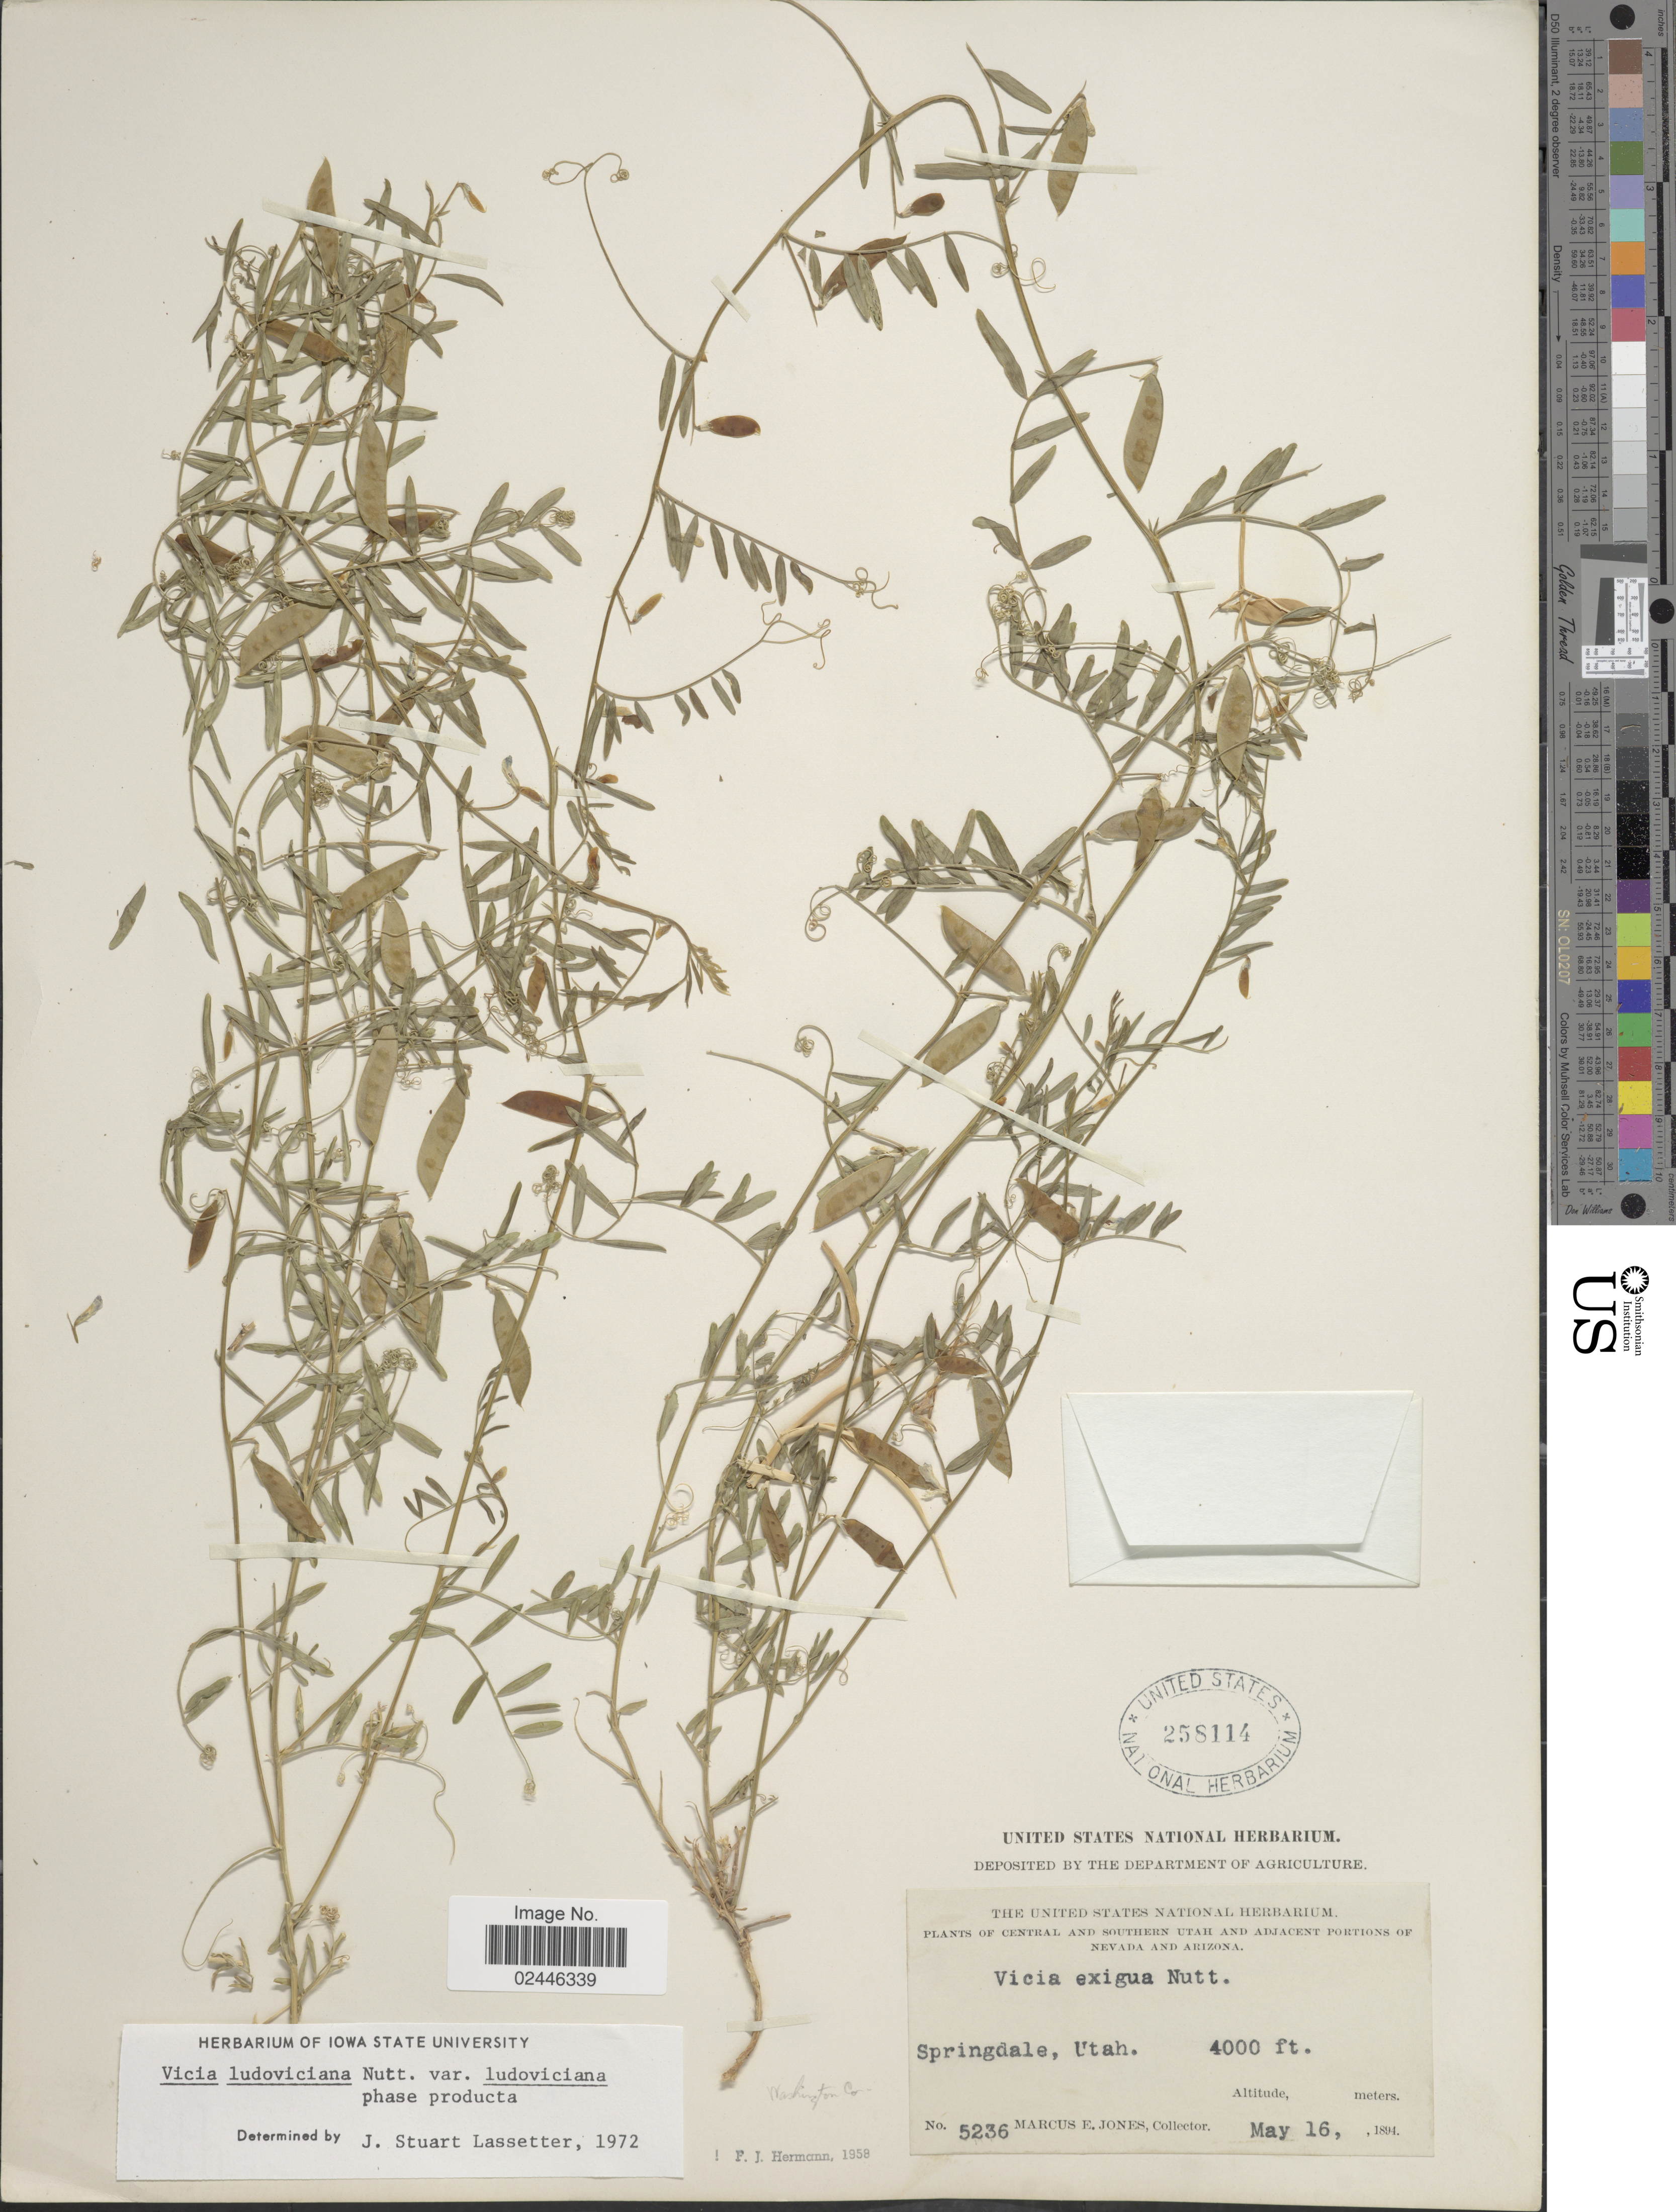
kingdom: Plantae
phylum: Tracheophyta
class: Magnoliopsida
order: Fabales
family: Fabaceae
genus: Vicia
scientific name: Vicia ludoviciana var. ludoviciana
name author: Nutt. ex Torr. & A. Gray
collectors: M. E. Jones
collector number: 5236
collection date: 1894-05-16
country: United States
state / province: Utah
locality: Central And Southern Utah And Adjacent Portions of Nevada and Arizona, Springdale, Washington Co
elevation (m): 1219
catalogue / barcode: US 258114